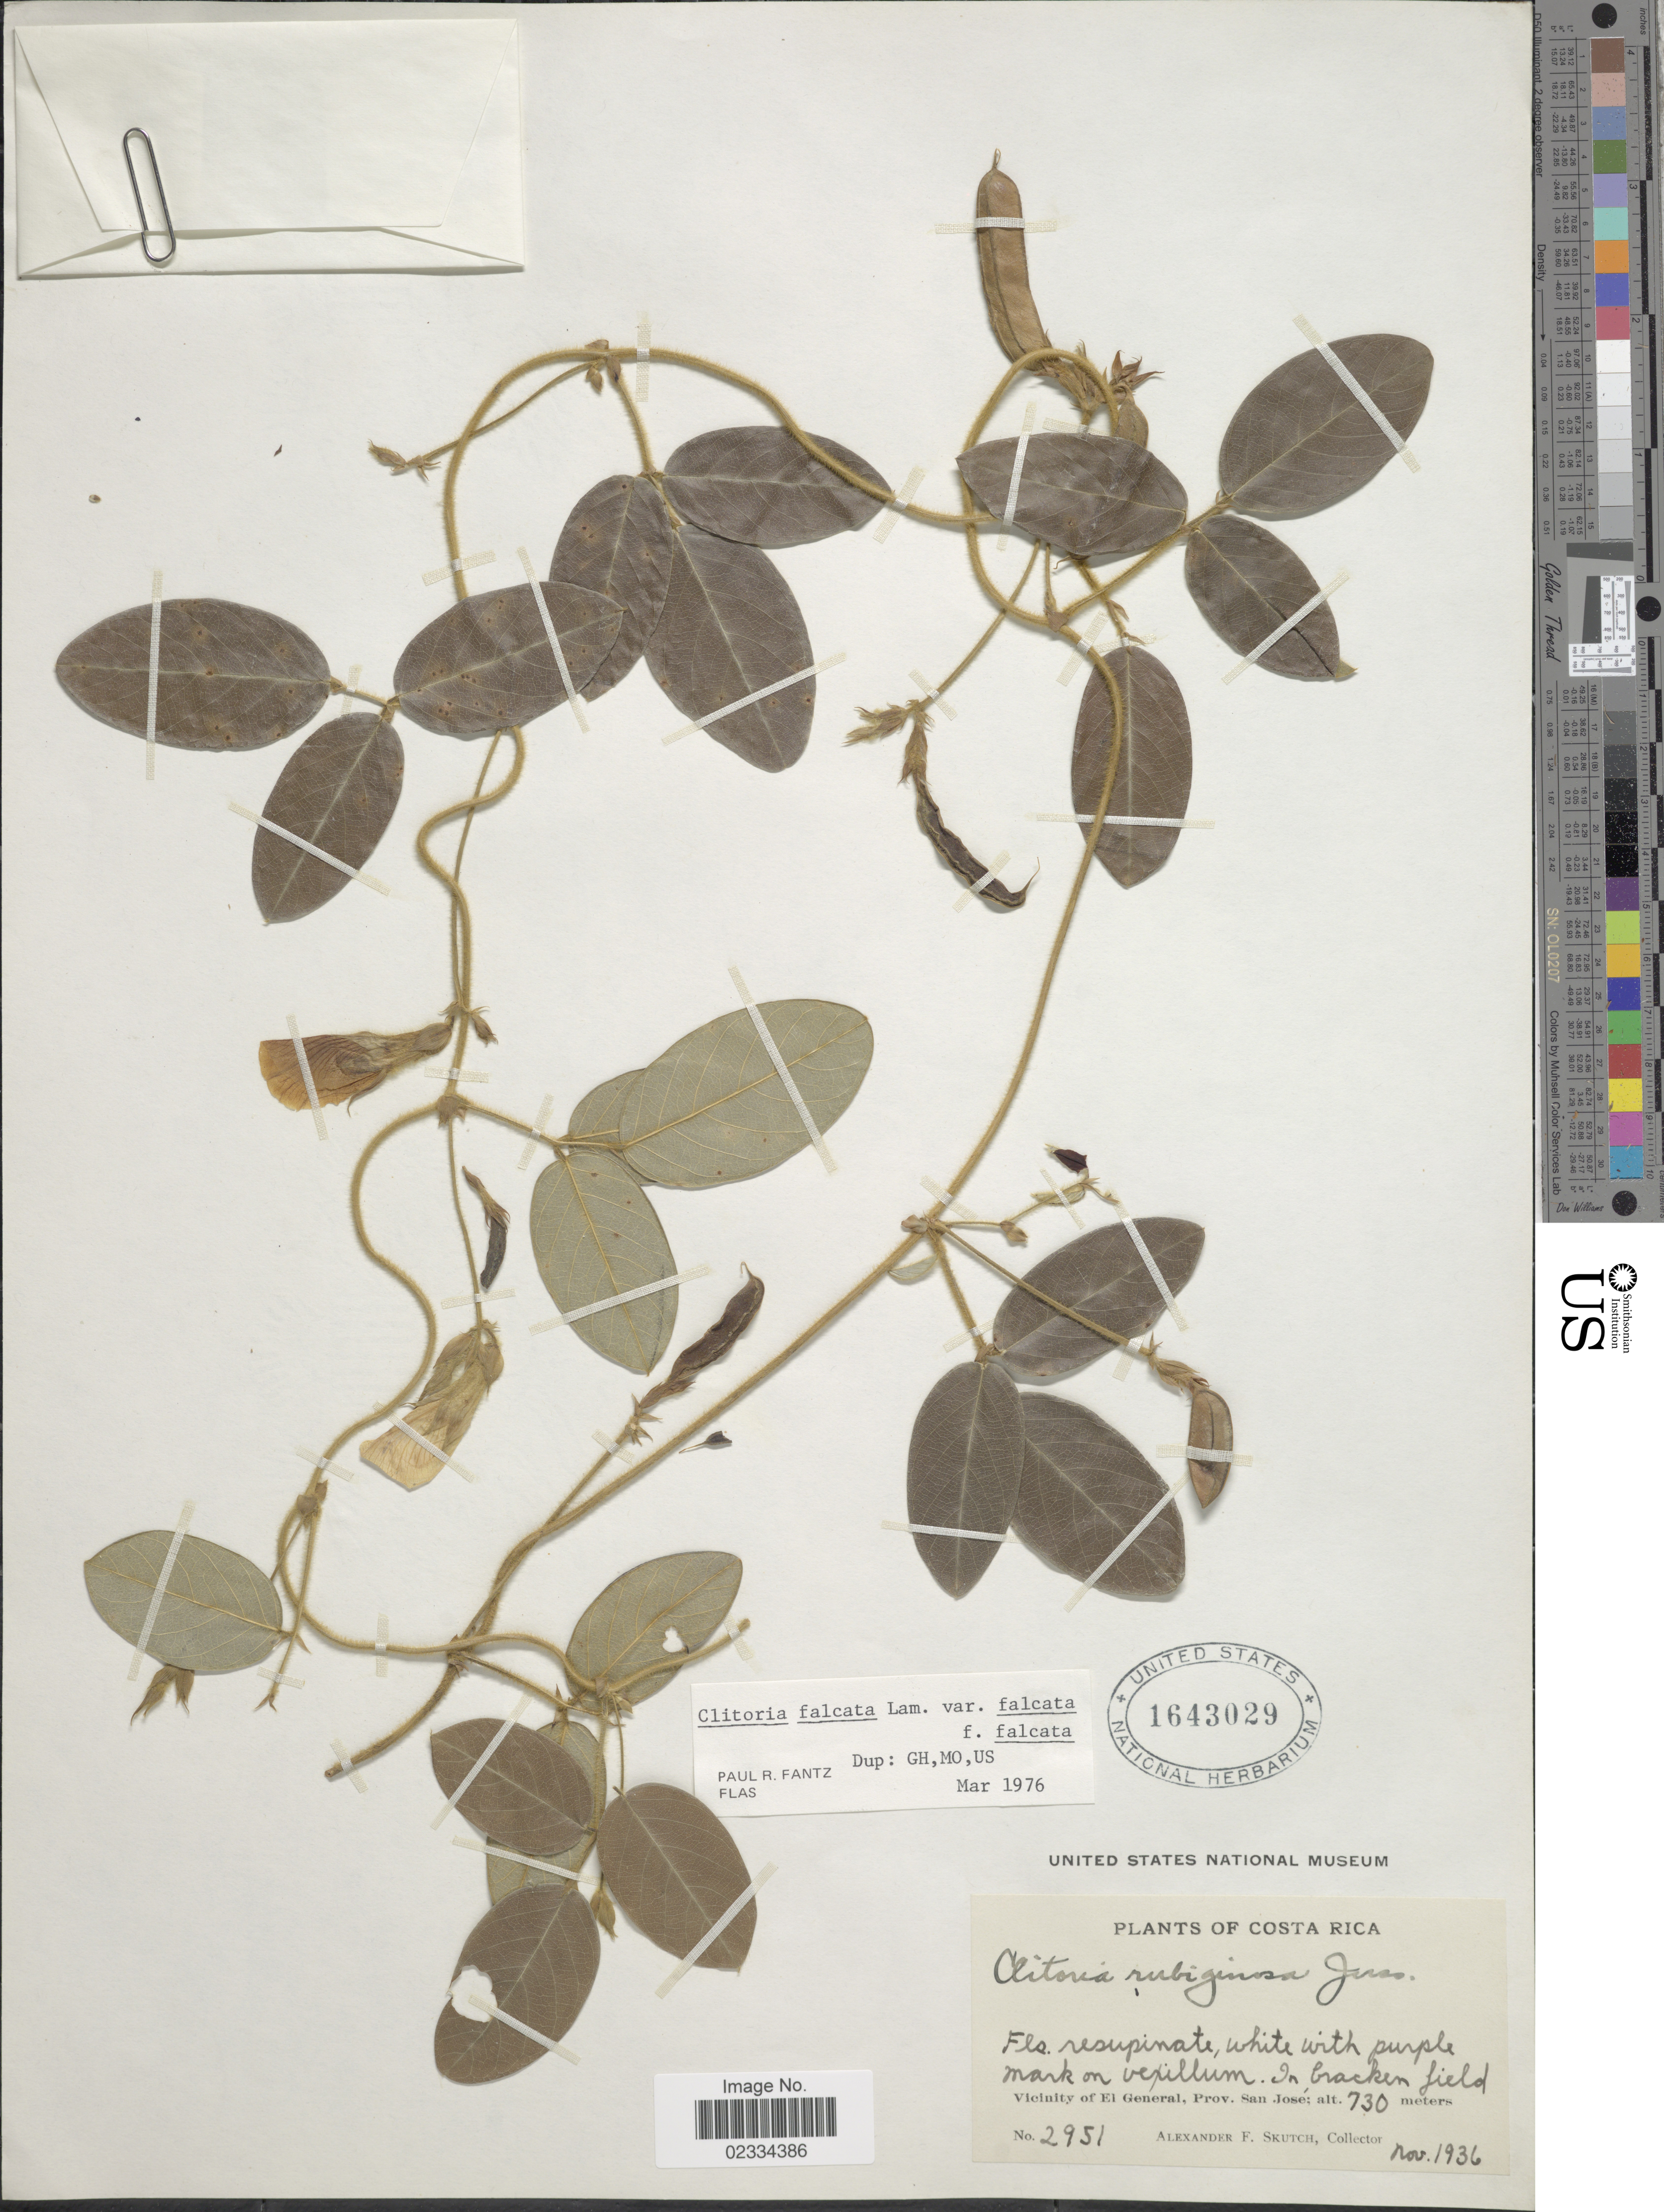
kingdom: Plantae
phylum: Tracheophyta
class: Magnoliopsida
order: Fabales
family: Fabaceae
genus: Clitoria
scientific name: Clitoria falcata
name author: Lam.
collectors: A. F. Skutch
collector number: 2951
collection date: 1936-11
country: Costa Rica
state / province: San José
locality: Vicinity of El General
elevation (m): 730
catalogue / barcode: US 1643029